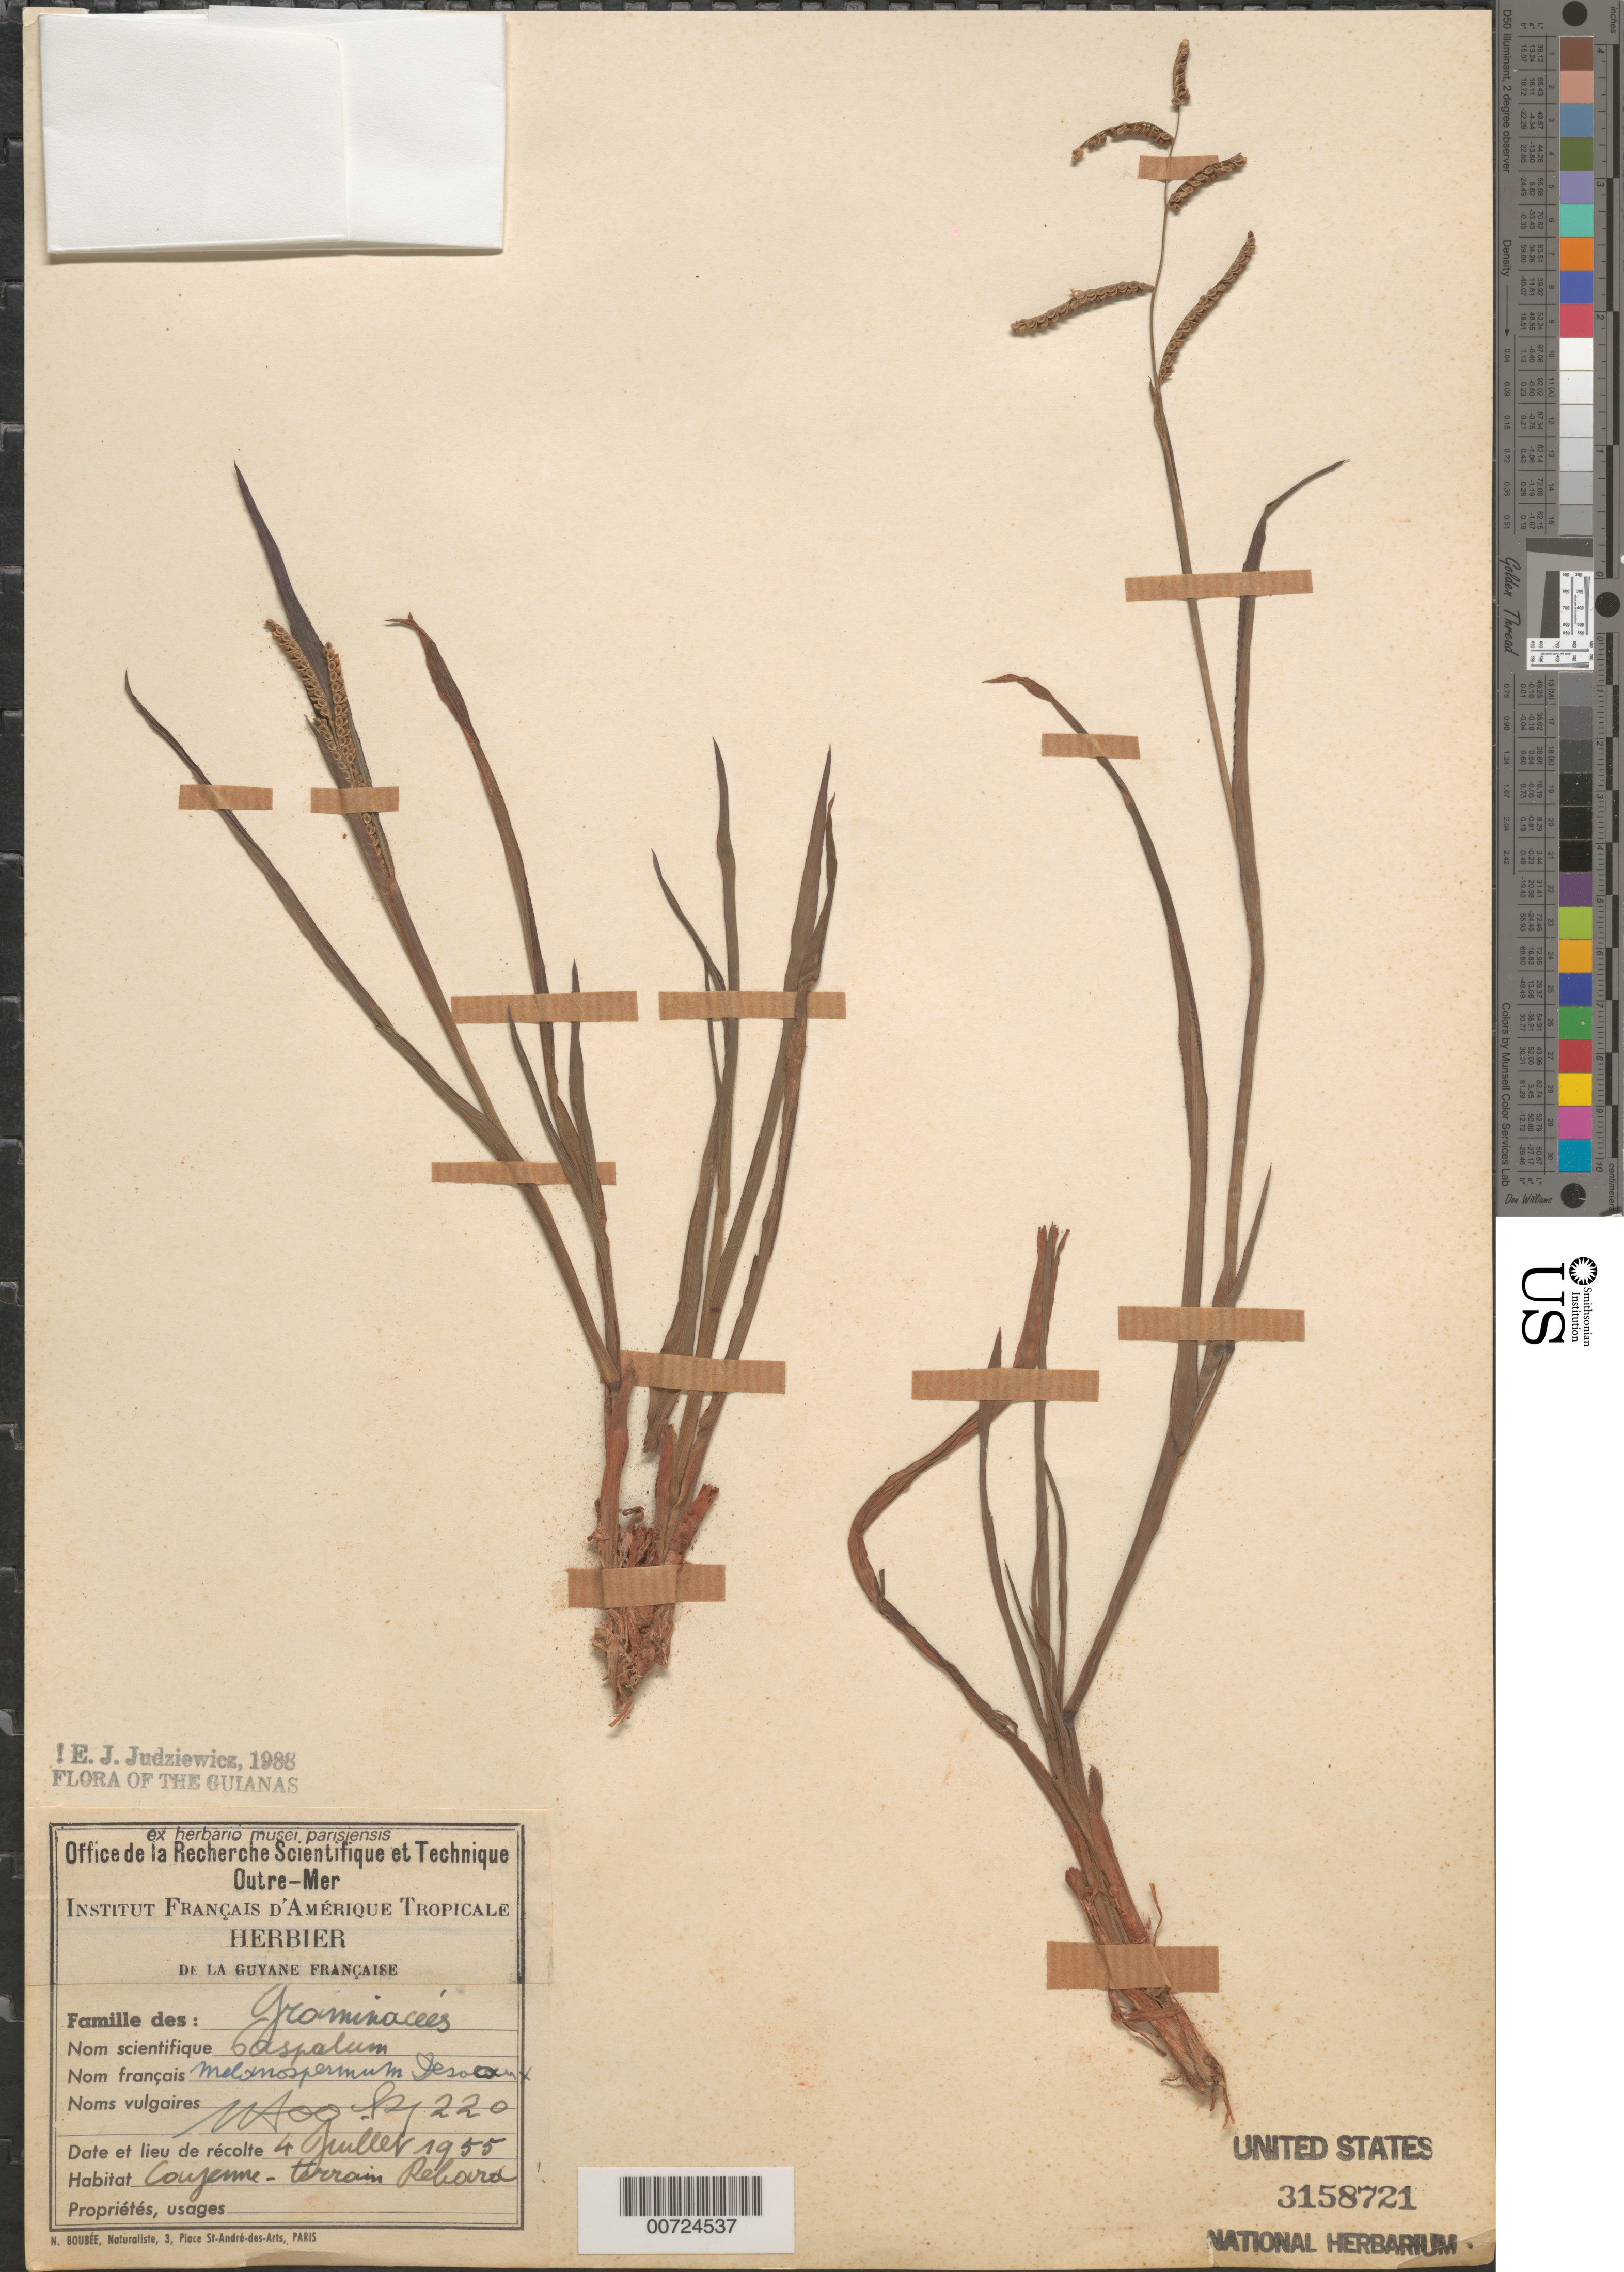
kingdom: Plantae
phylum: Tracheophyta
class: Liliopsida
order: Poales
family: Poaceae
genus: Paspalum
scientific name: Paspalum melanospermum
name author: Desv. ex Poir.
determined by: Judziewicz, E. J.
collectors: J. Hoock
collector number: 220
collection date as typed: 4-Jul-55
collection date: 1955-07-04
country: French Guiana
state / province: Cayenne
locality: Cayenne, terrain Rebard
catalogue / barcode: US 3158721